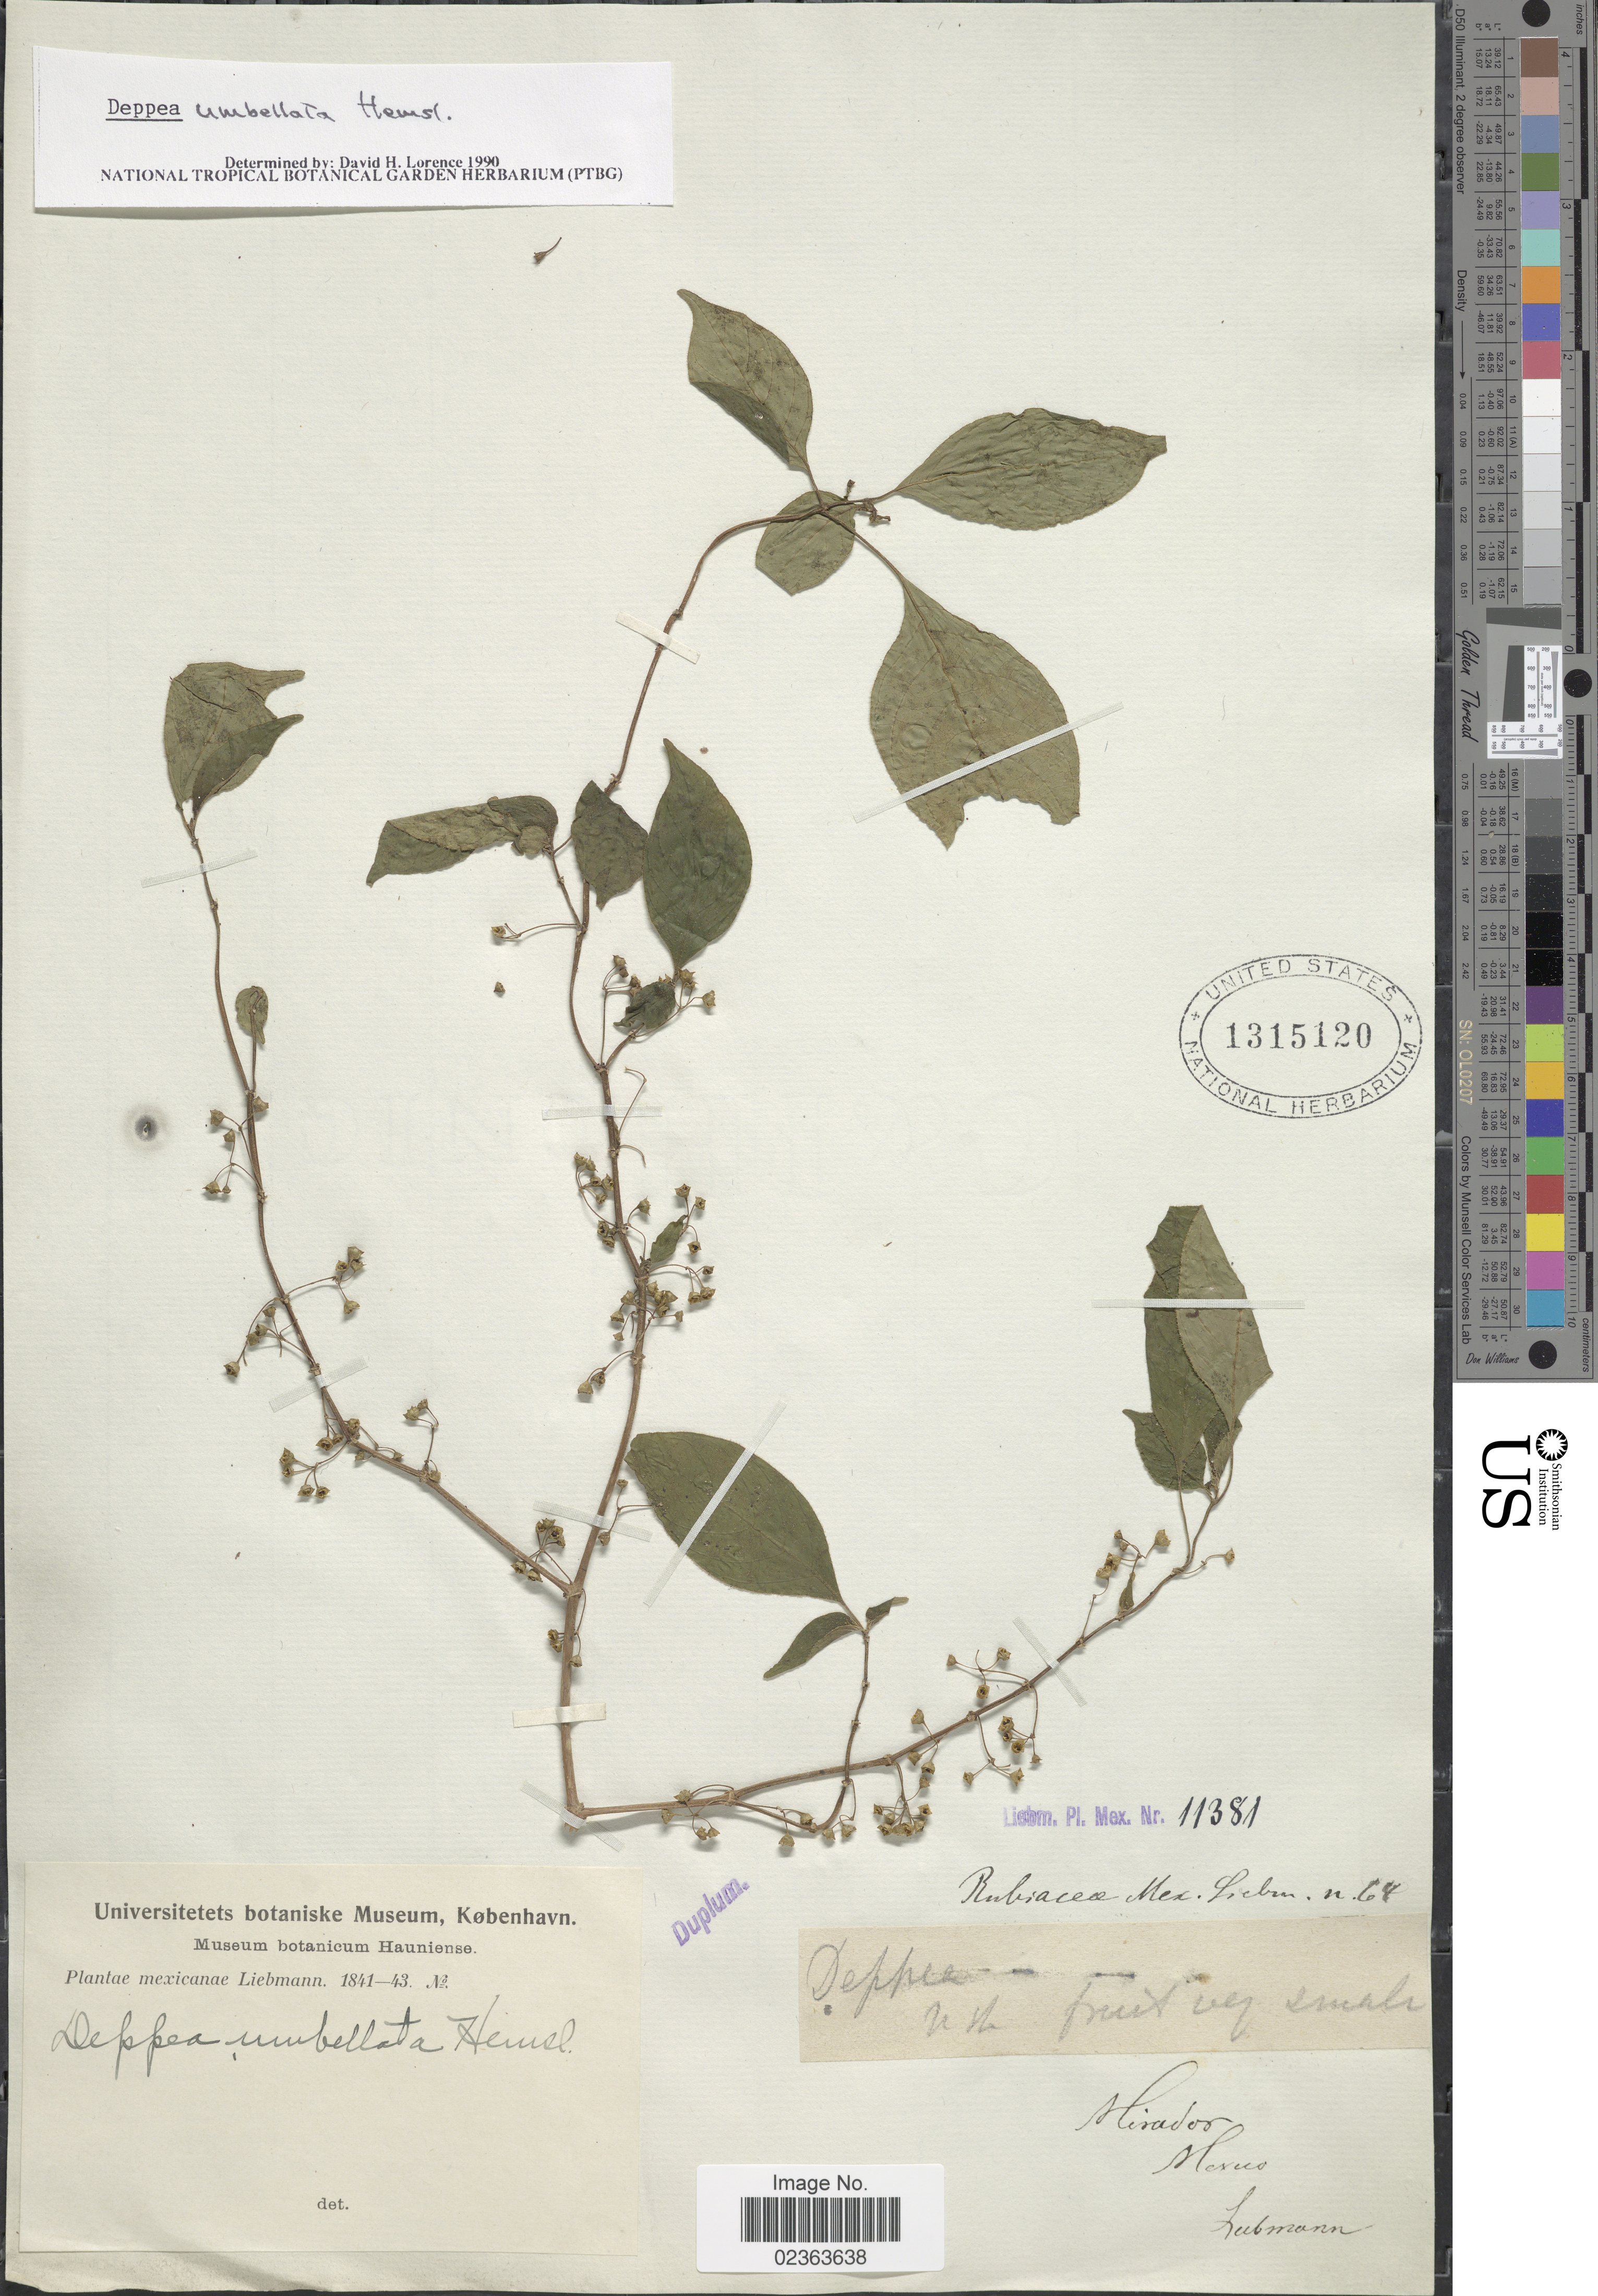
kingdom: Plantae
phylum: Tracheophyta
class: Magnoliopsida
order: Gentianales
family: Rubiaceae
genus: Deppea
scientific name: Deppea umbellata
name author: Hemsl.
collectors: Liebmann, --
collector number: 11381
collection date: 1841/1843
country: Mexico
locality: Mirador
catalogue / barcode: US 1315120